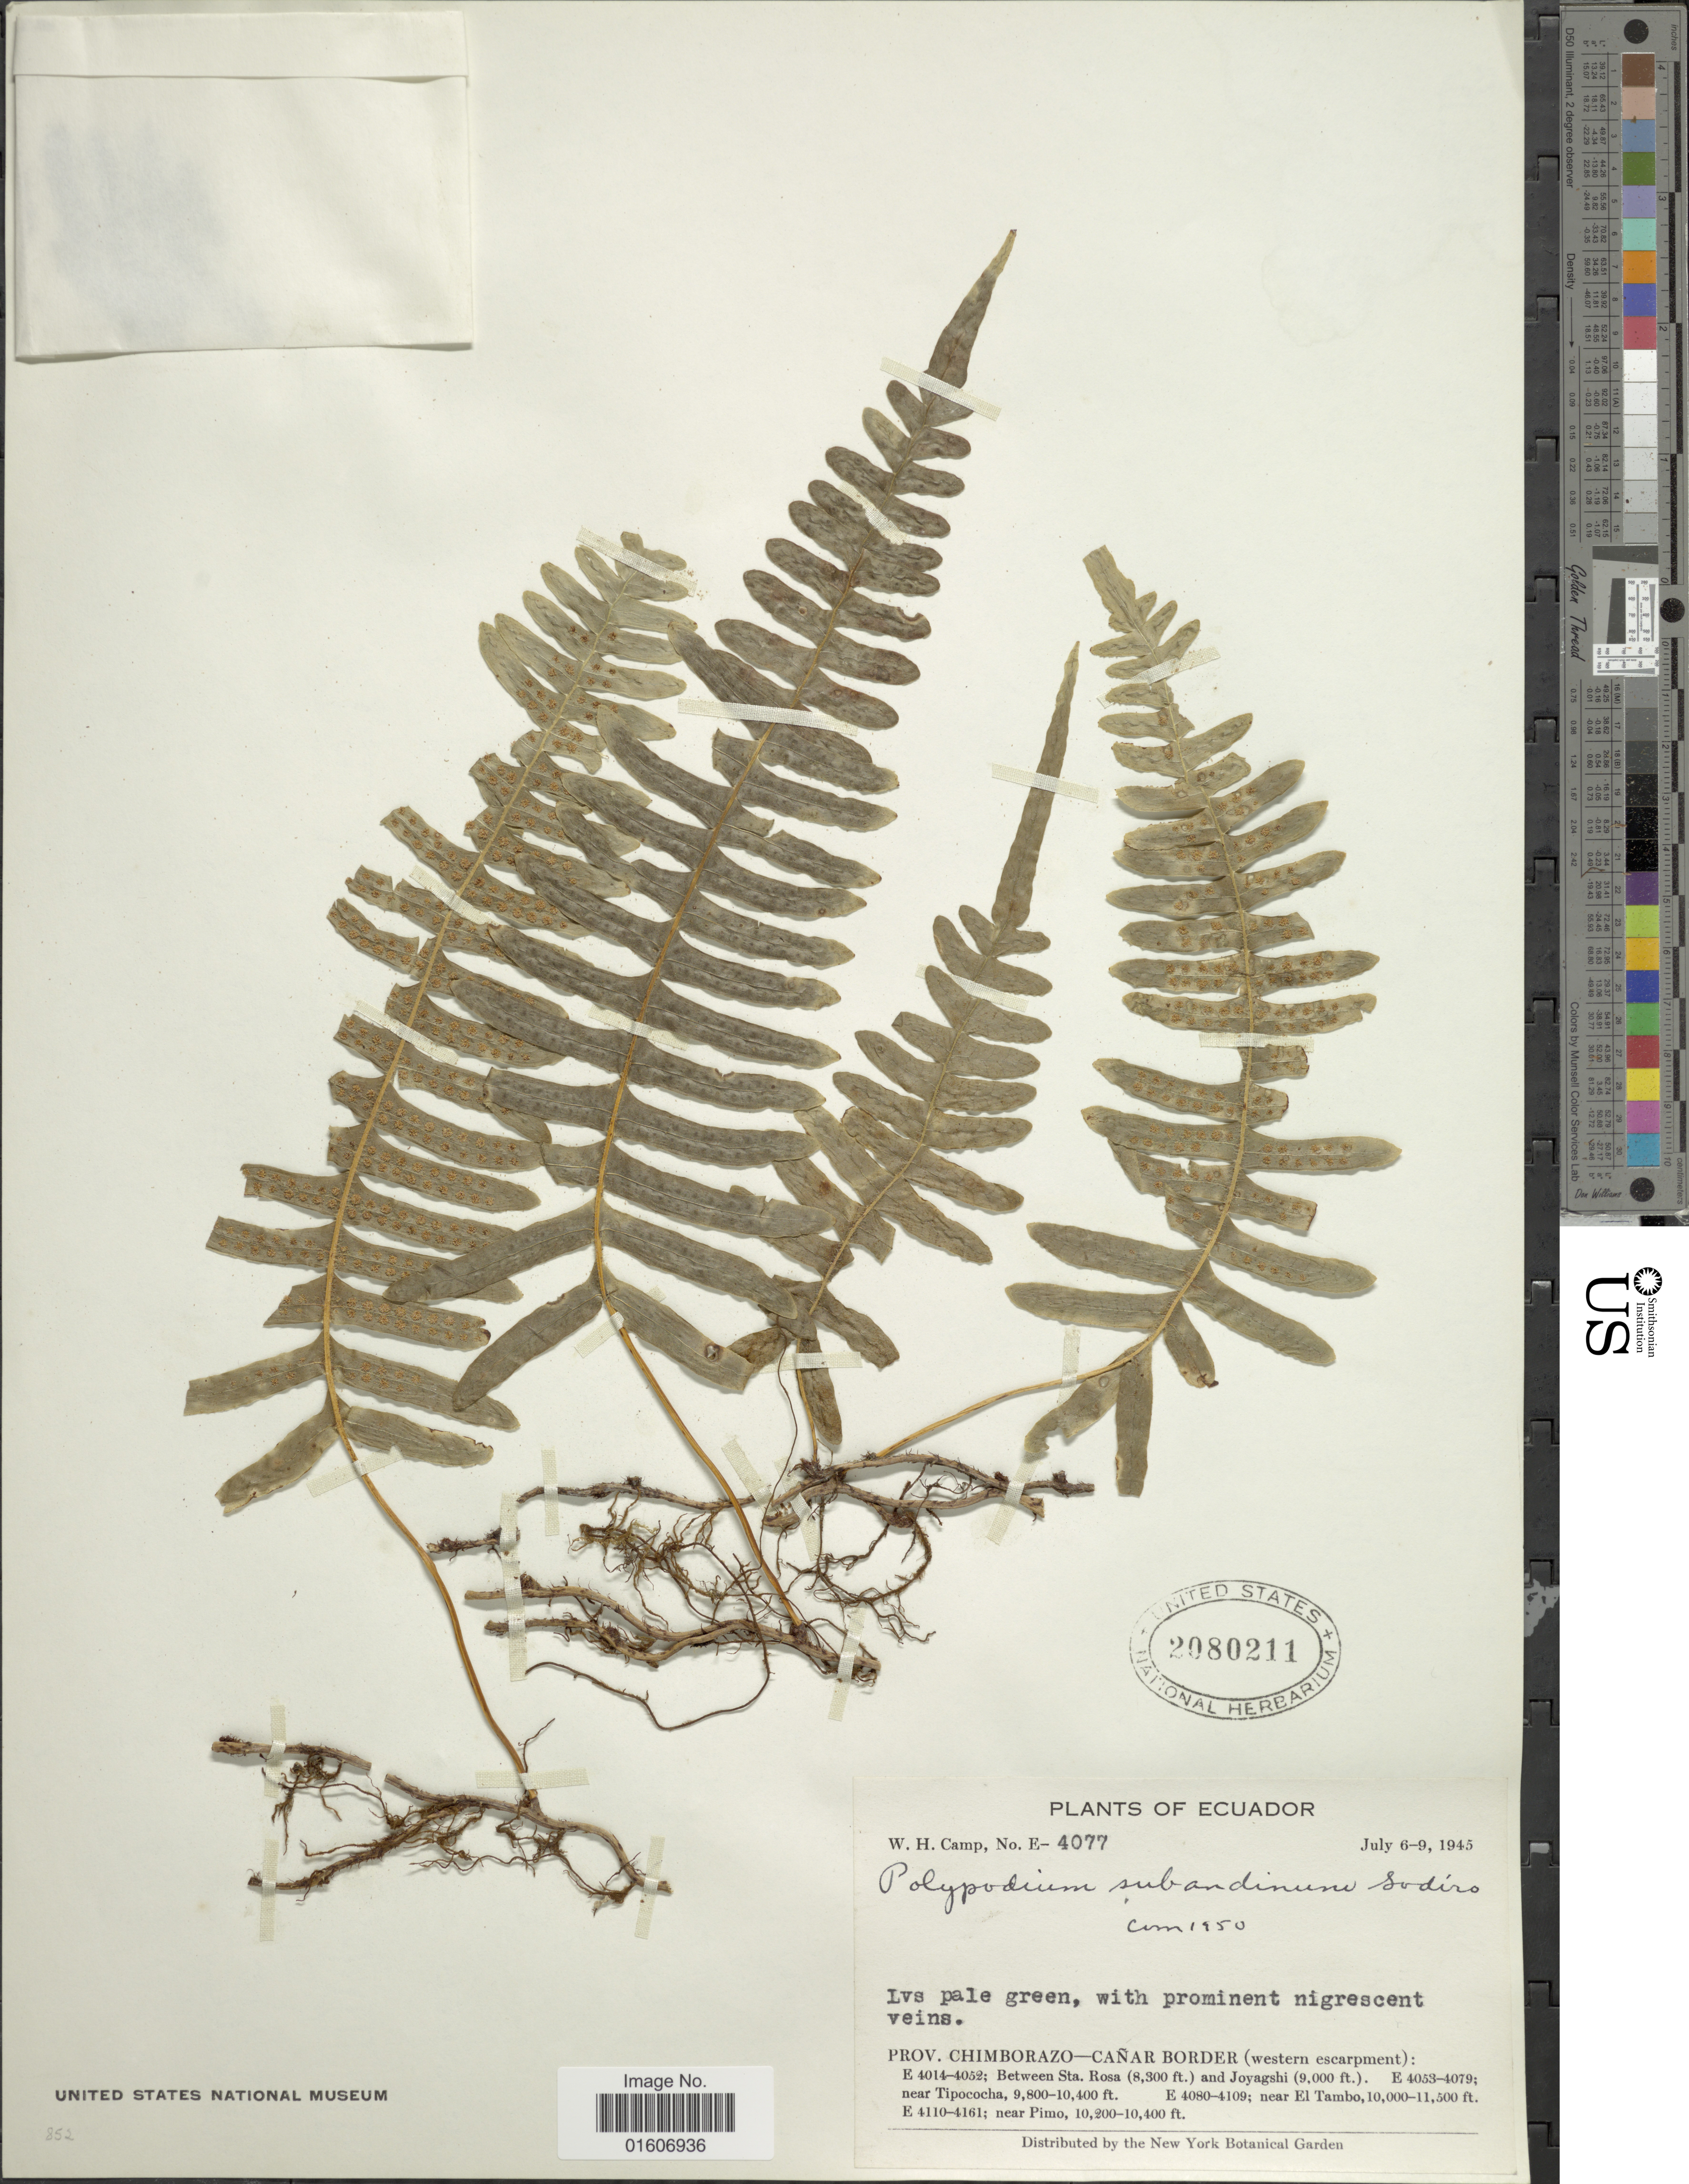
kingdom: Plantae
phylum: Tracheophyta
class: Polypodiopsida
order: Polypodiales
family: Polypodiaceae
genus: Serpocaulon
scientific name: Serpocaulon subandinum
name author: (Sod.) A.R. Sm.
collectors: W. H. Camp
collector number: E-4077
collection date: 1945-07-06/1945-07-09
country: Ecuador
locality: Prov. Chimborazo-Cañar Border (western escarpment): , near Tipococha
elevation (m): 2987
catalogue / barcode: US 2080211